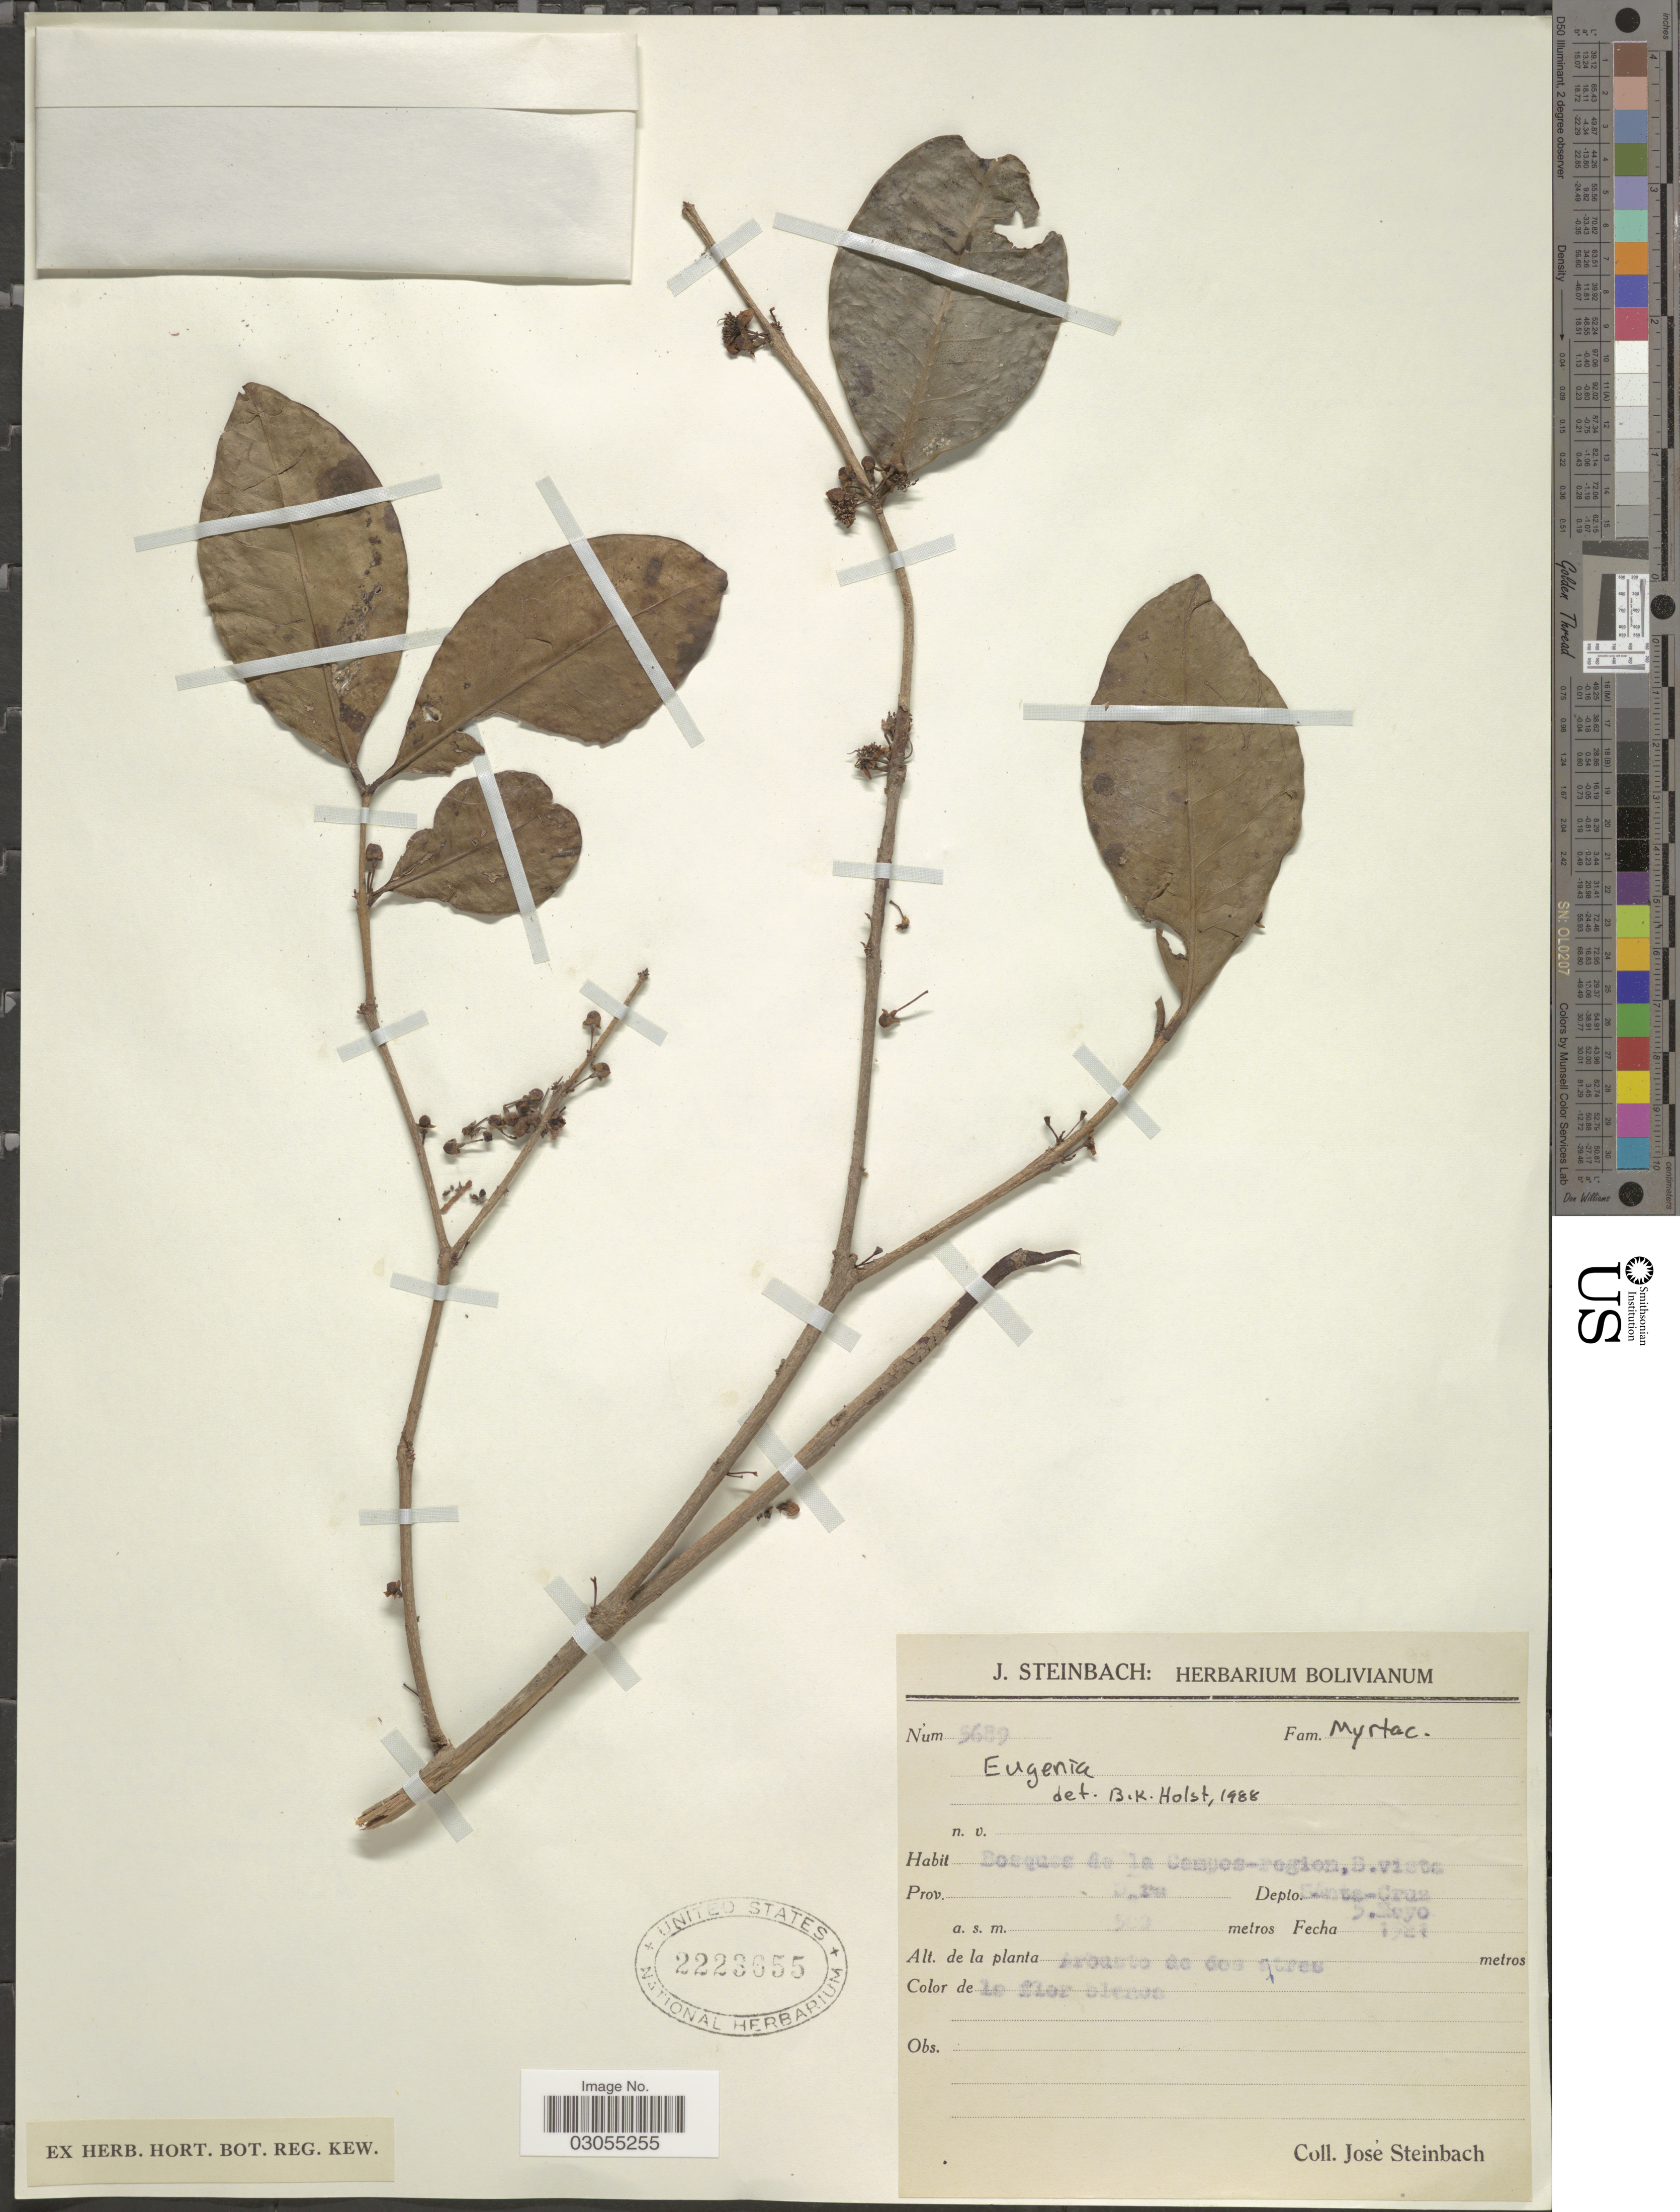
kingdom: Plantae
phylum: Tracheophyta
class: Magnoliopsida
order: Myrtales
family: Myrtaceae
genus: Eugenia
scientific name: Eugenia sp.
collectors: J. Steinbach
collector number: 5689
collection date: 1921-05-05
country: Bolivia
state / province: Santa Cruz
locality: Bosques de la Campos-region, B. Vieta (Buenavista). Depto. Santa-Cruz. Prov. Vira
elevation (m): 500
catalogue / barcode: US 2223655